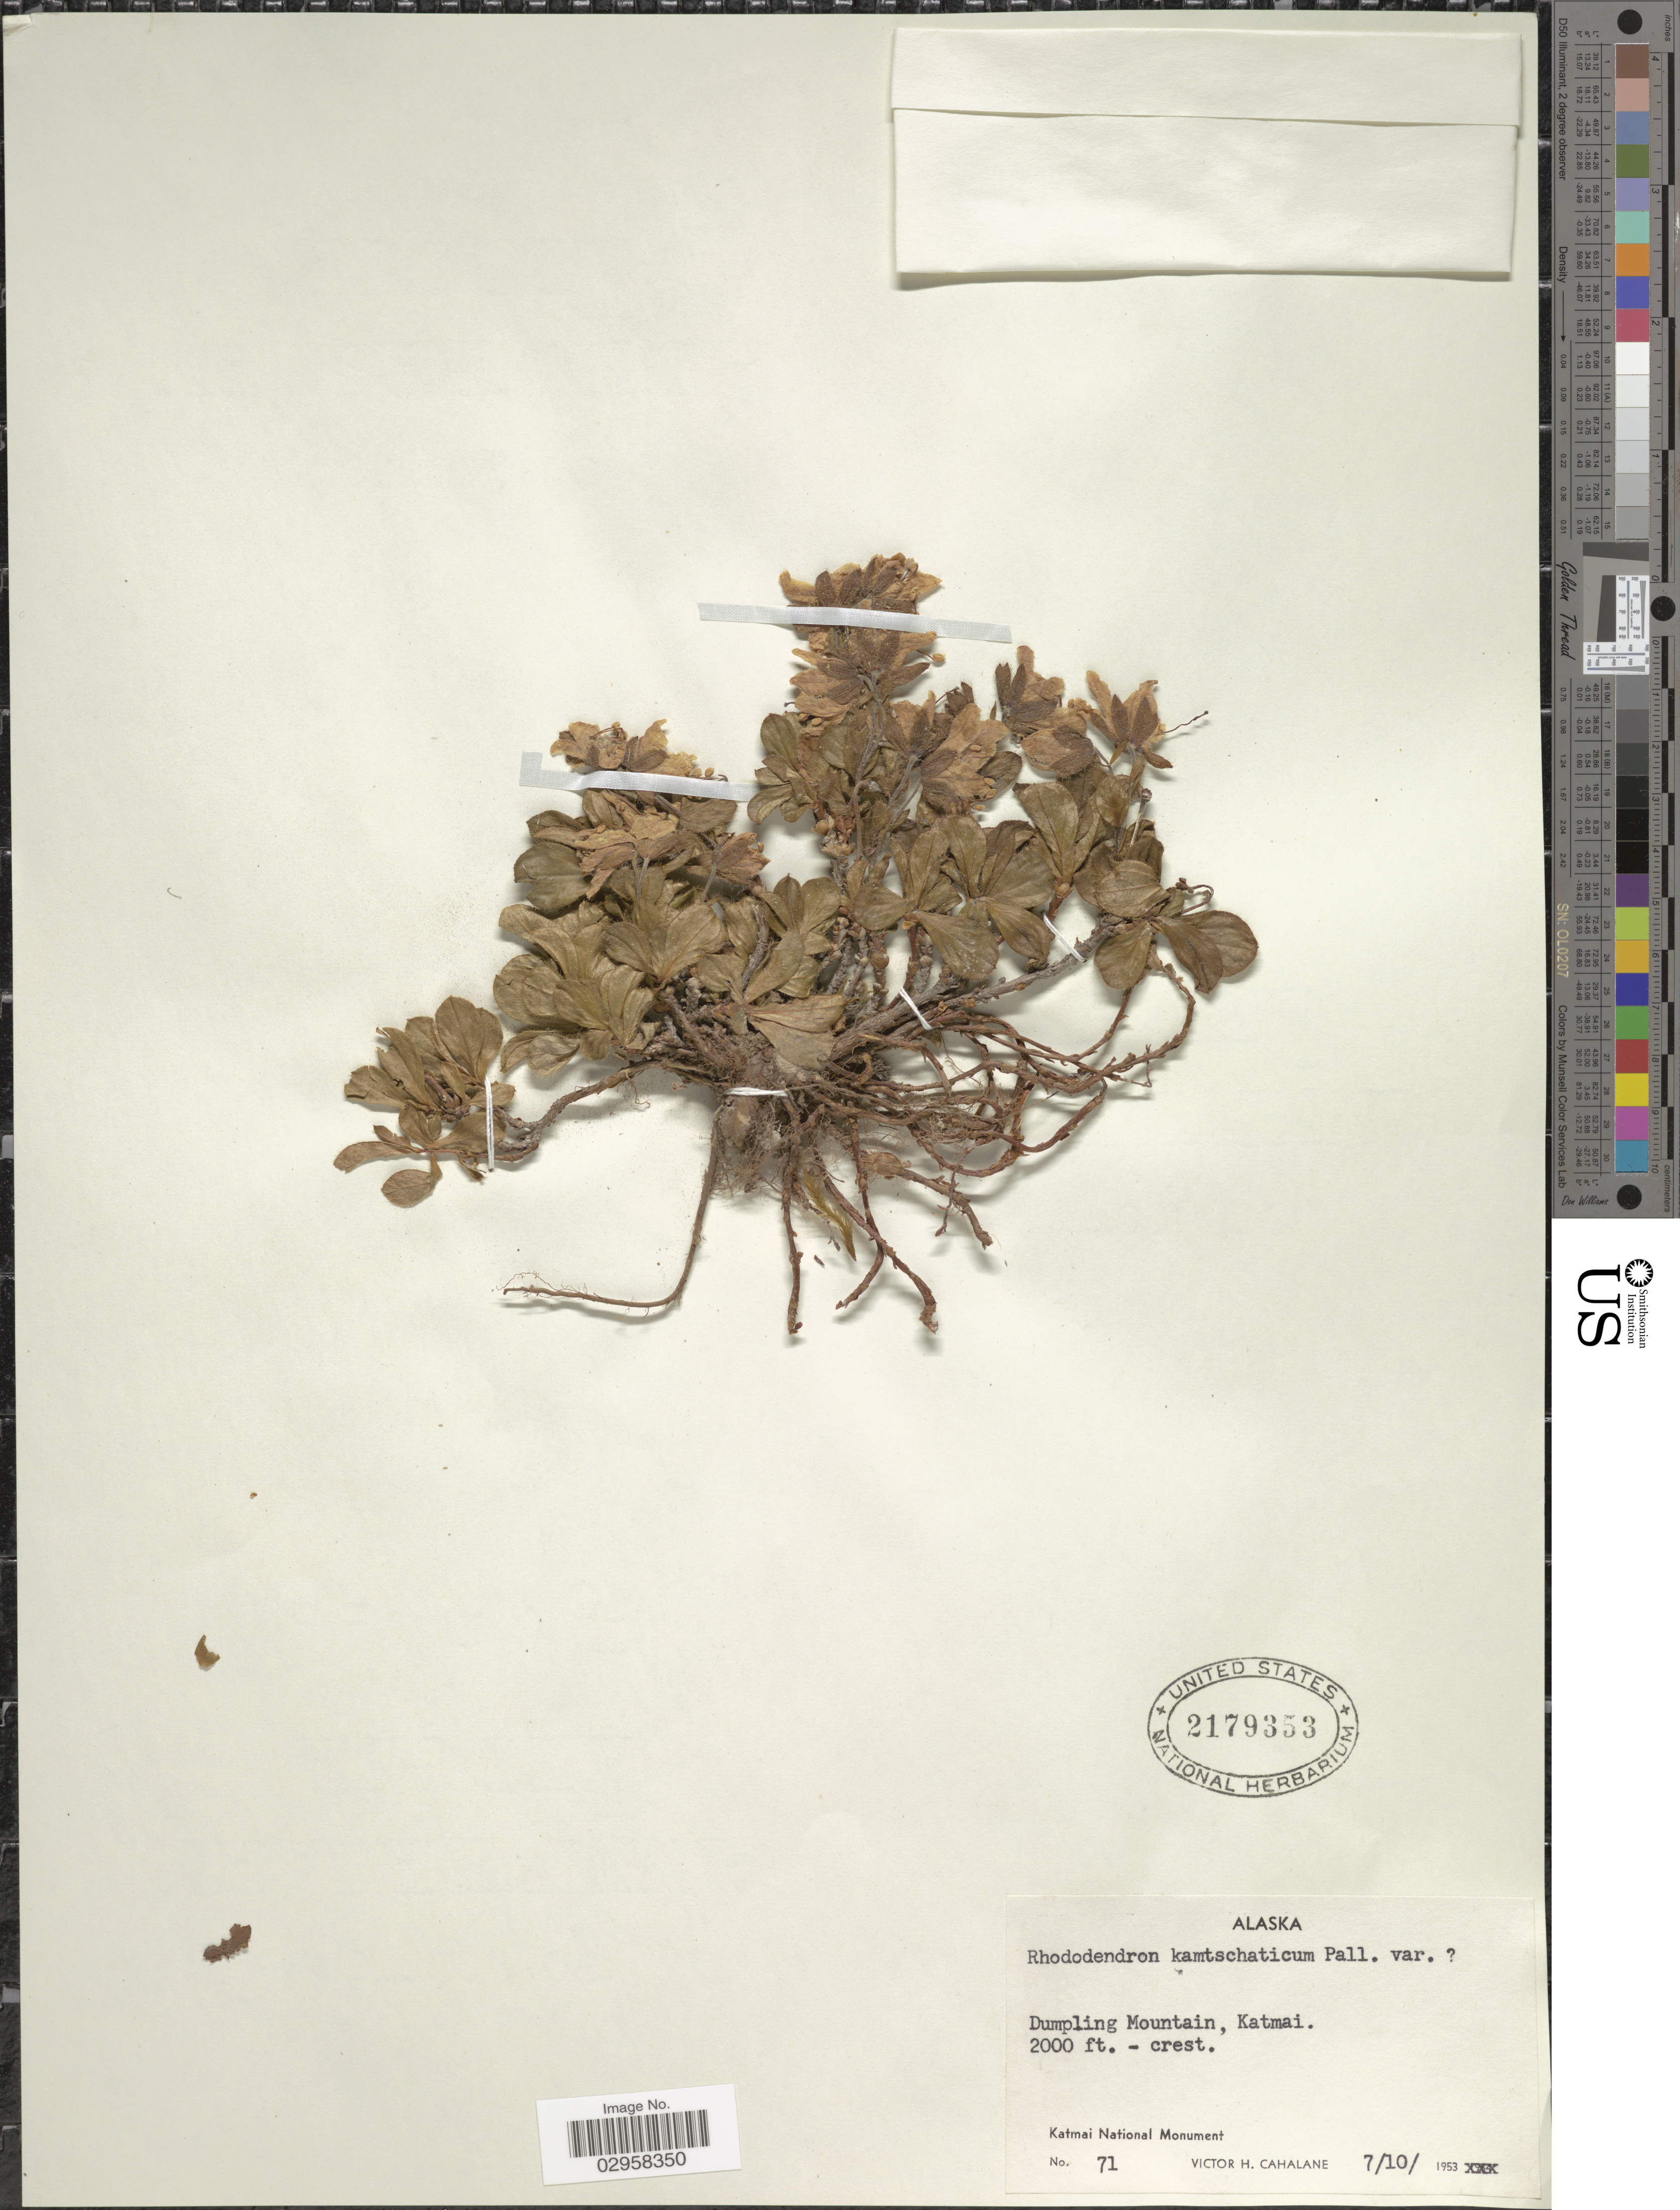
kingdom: Plantae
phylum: Tracheophyta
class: Magnoliopsida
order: Ericales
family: Ericaceae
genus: Rhododendron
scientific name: Rhododendron kamtschaticum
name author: Pall.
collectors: V. Cahalane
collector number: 71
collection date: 1953-10-07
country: United States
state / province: Alaska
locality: Dumpling Mountain, Katmai. Katmai National Monument.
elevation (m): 610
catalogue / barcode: US 2179353